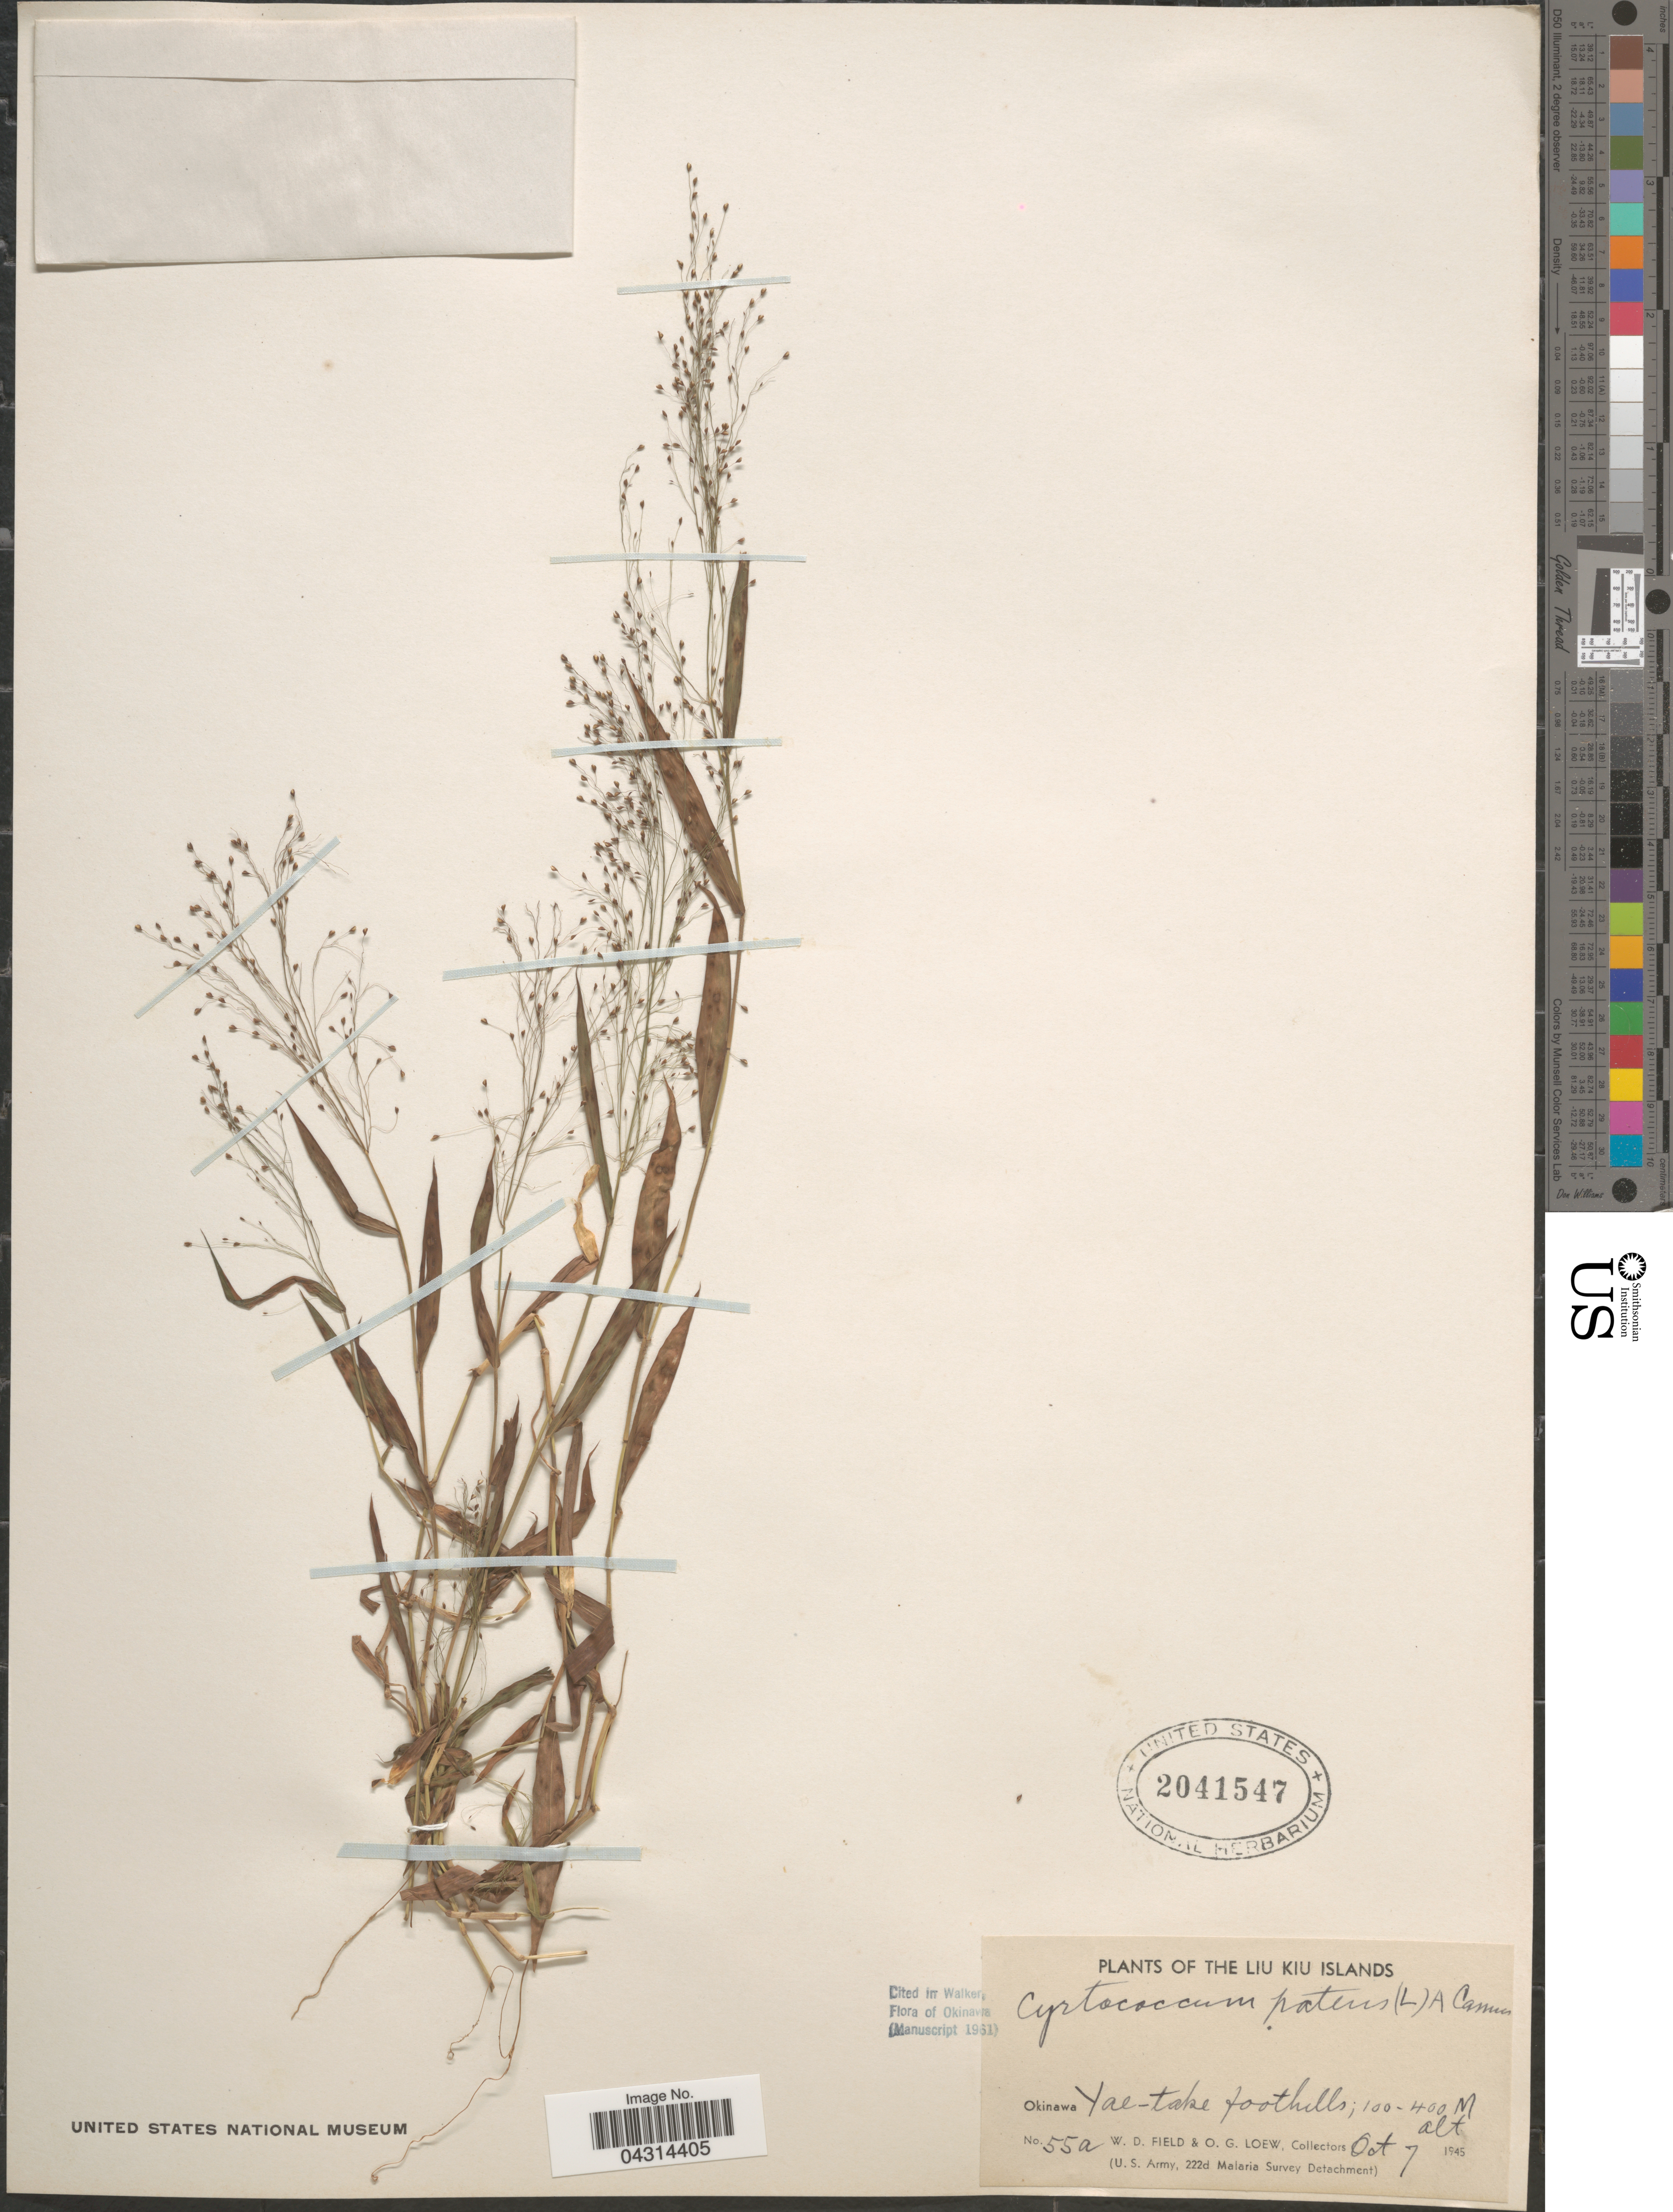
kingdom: Plantae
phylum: Tracheophyta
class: Liliopsida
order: Poales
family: Poaceae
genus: Cyrtococcum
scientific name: Cyrtococcum patens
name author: (L.) A. Camus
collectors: W. D. Field & O. G. Loew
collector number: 55a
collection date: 1945-10-07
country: Japan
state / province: Okinawa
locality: The Liu Kiu Islands. Yae-take foothills.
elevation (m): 100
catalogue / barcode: US 2041547